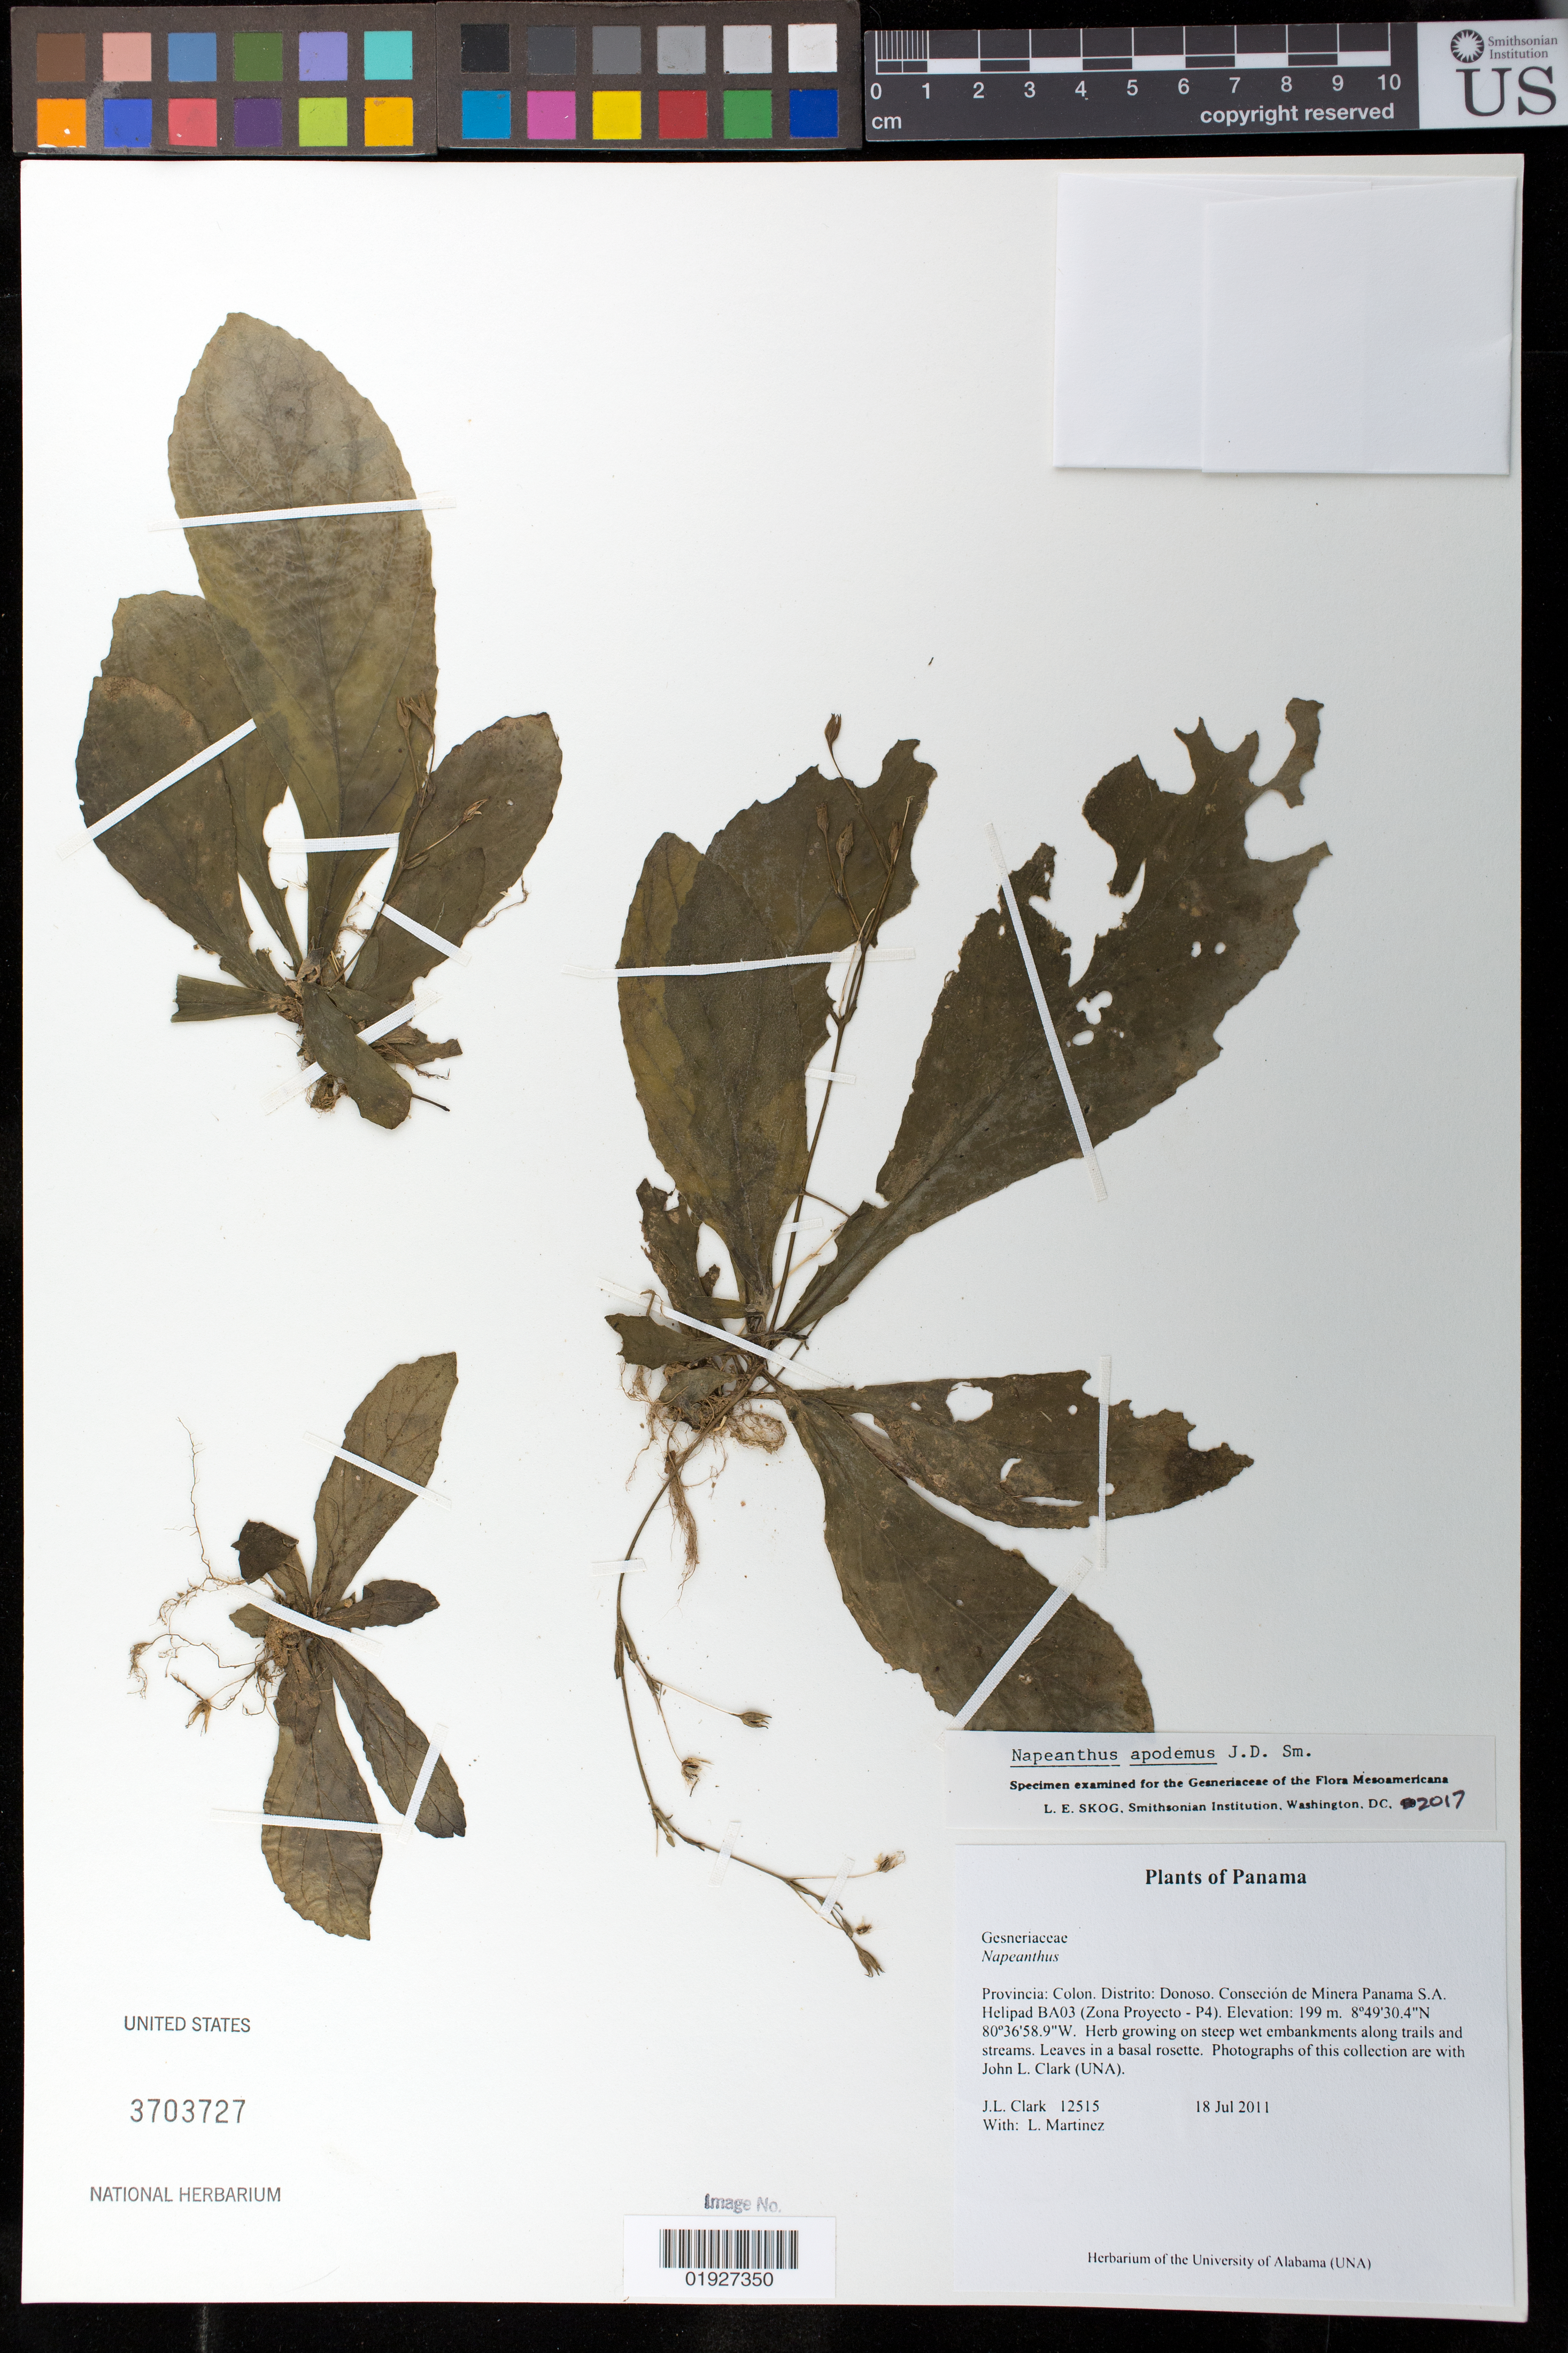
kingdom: Plantae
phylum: Tracheophyta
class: Magnoliopsida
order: Lamiales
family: Gesneriaceae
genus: Napeanthus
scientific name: Napeanthus apodemus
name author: Donn. Sm.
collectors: J. L. Clark & L. Martinez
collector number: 12515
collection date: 2011-07-18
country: Panama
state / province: Colón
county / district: Donoso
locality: Conseción de Minera Panama S.A. Helipad BA03 (Zona Proyecto - P4)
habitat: Steep wet enbankments along trails and streams.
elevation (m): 199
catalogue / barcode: US 3703727